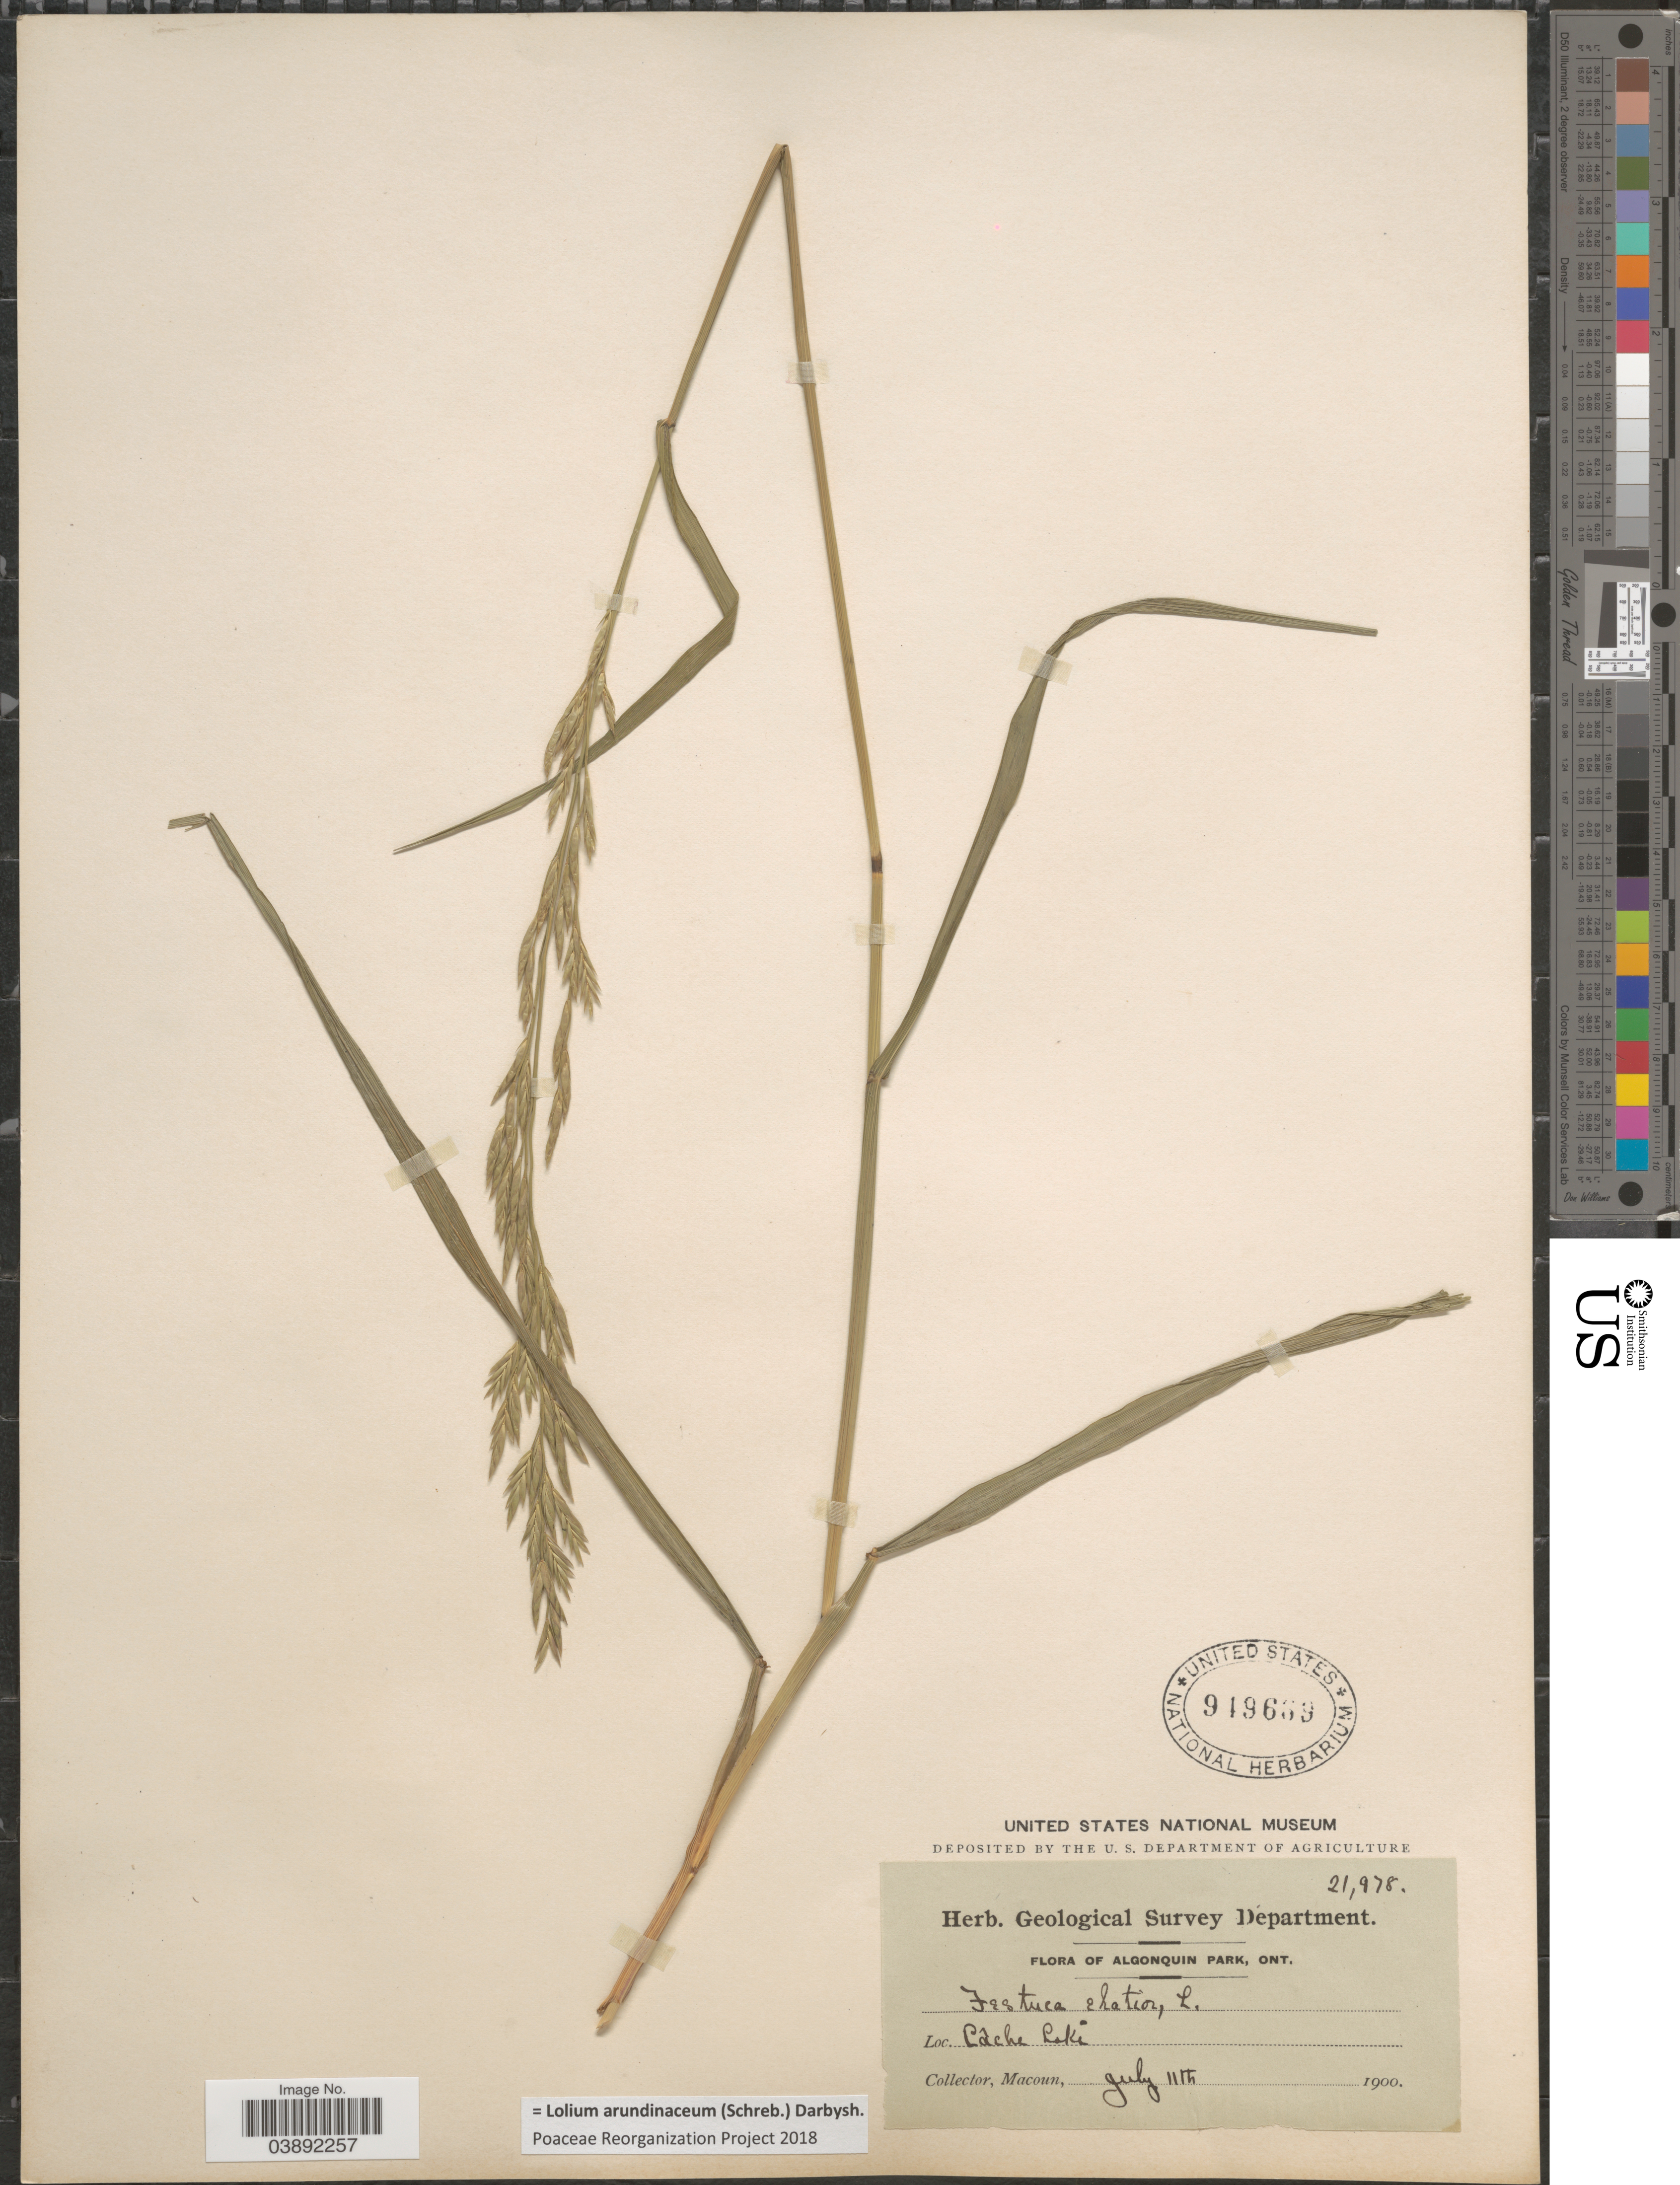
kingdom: Plantae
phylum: Tracheophyta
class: Liliopsida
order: Poales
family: Poaceae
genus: Lolium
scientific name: Lolium arundinaceum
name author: (Schreb.) Darbysh.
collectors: -- Macoun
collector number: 21978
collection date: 1900-07-11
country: Canada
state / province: Ontario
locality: Algonquin Park. Câche Lake.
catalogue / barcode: US 949669